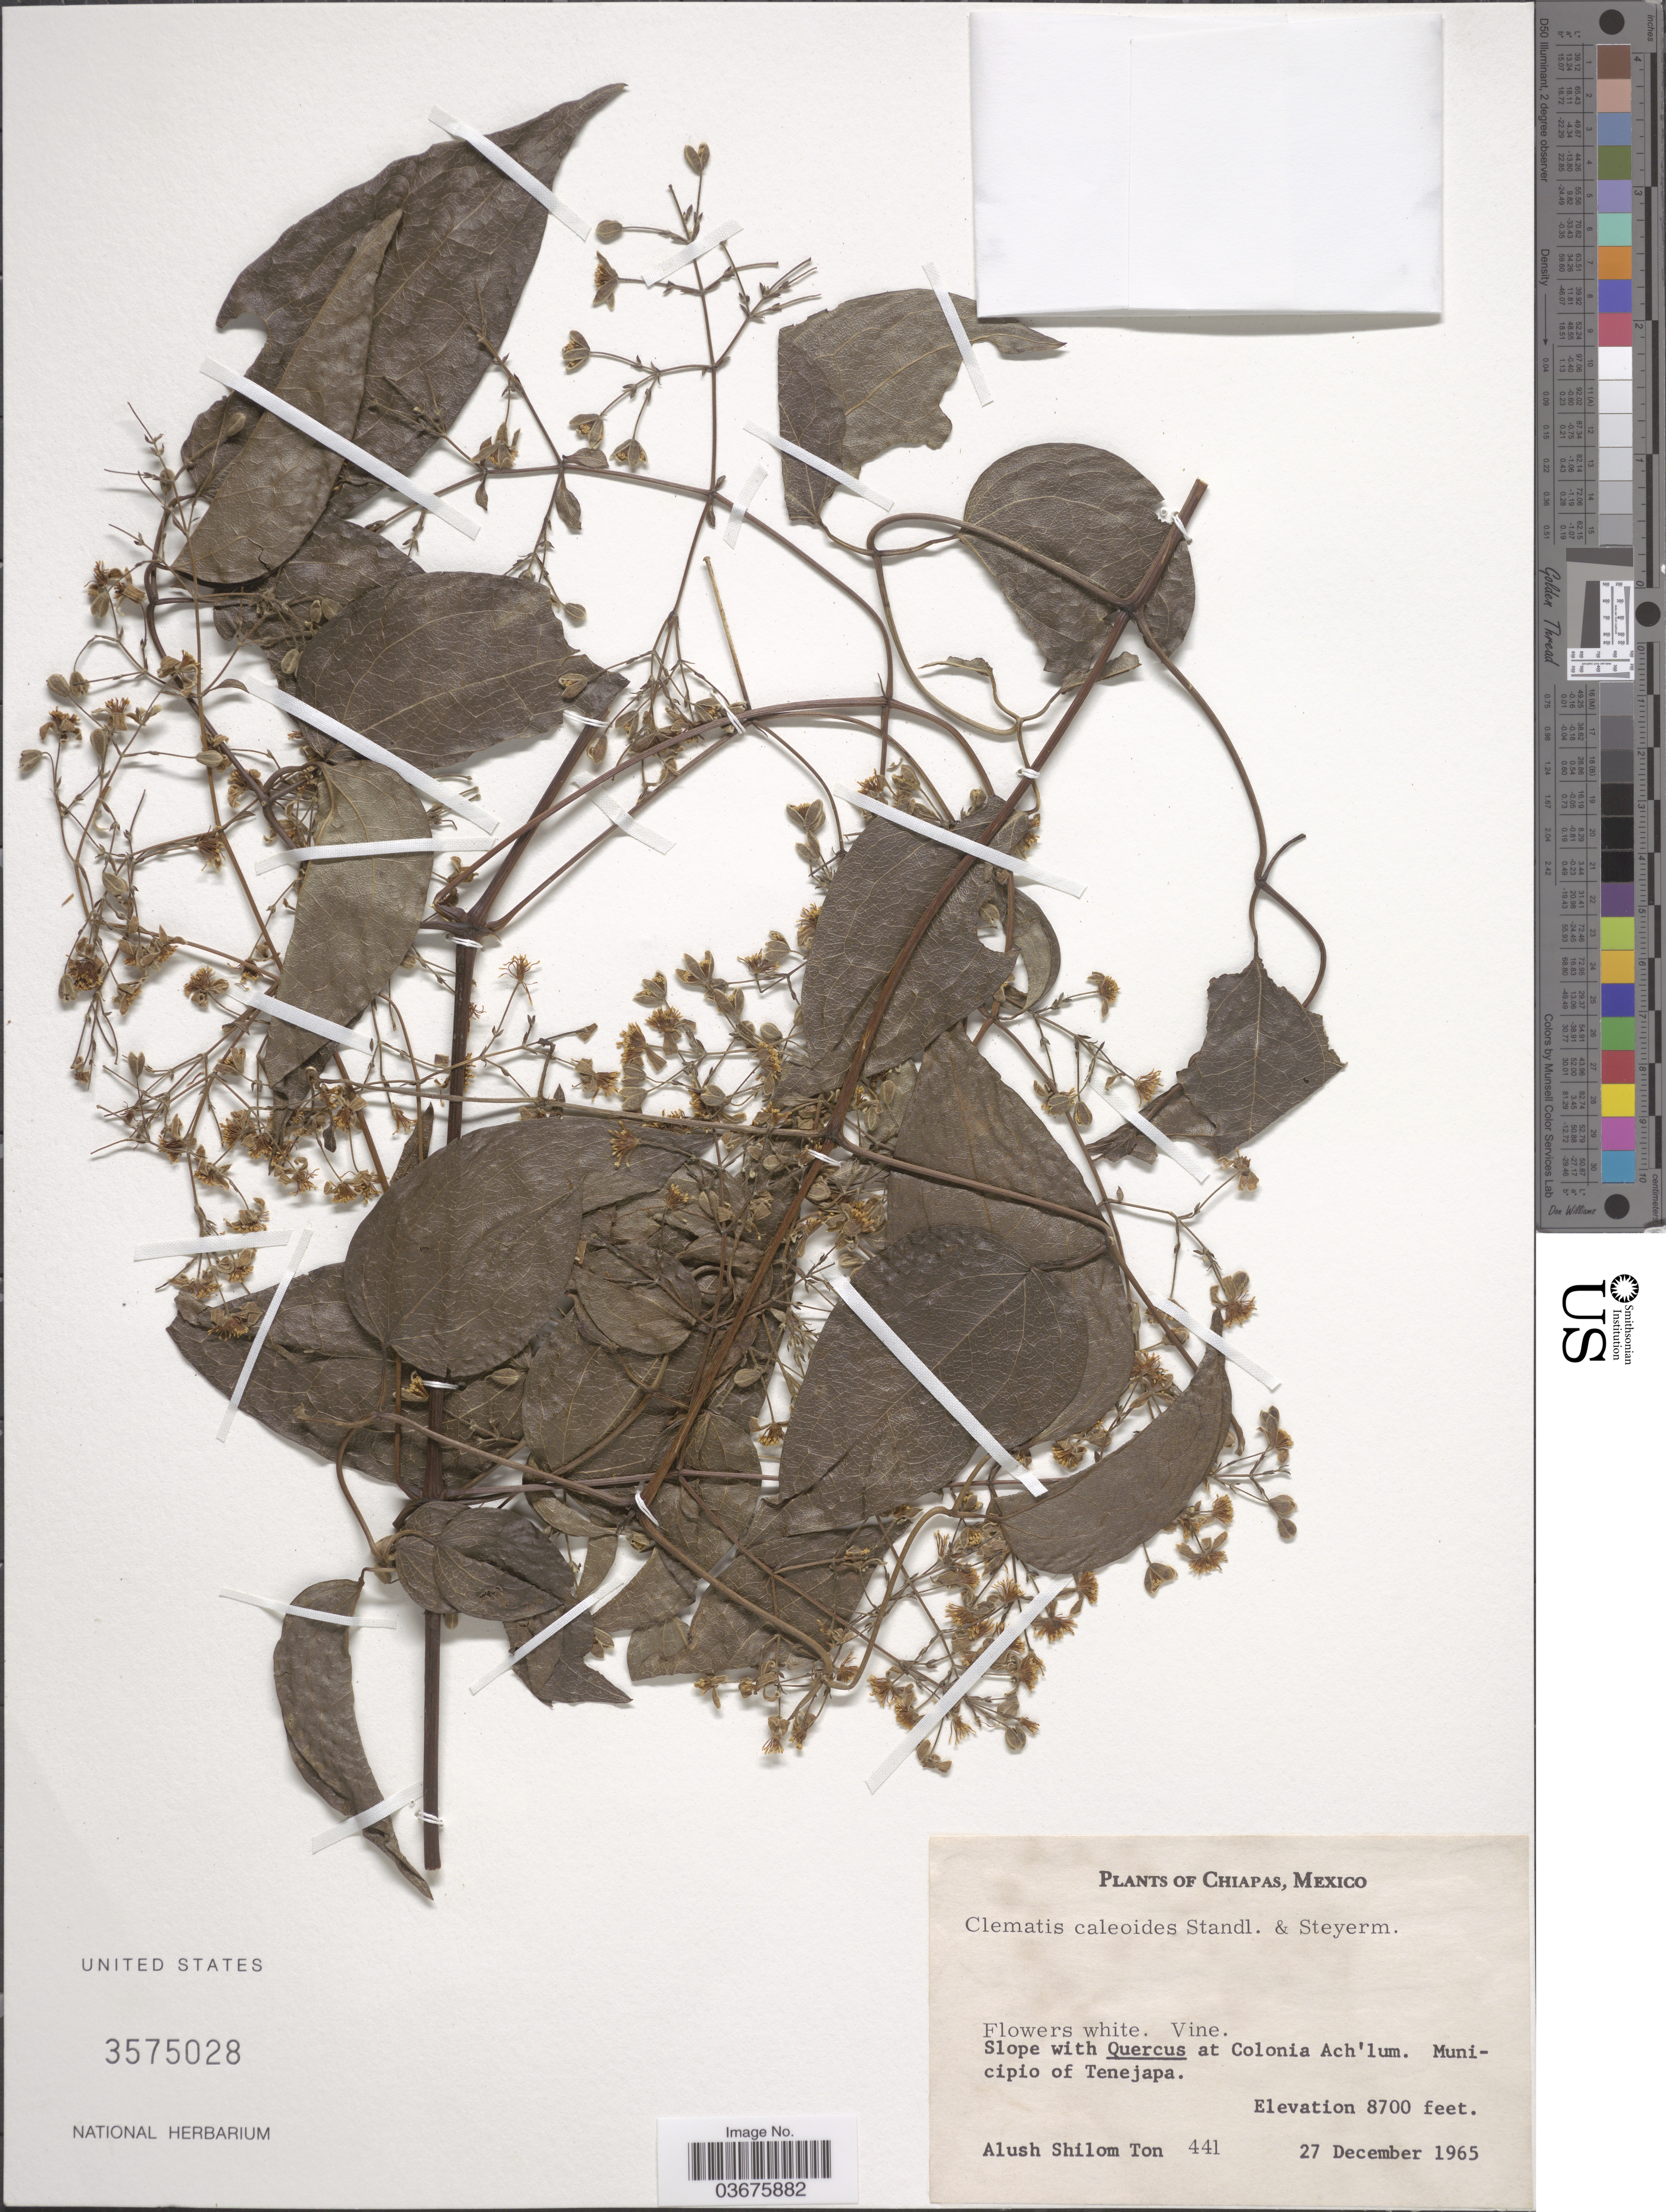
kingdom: Plantae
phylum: Tracheophyta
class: Magnoliopsida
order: Ranunculales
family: Ranunculaceae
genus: Clematis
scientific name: Clematis caleoides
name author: Standl. & Steyerm.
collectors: A. M. Ton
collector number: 441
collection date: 1965-12-27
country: Mexico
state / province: Chiapas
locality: At Colonia Ach'lum. Municipio of Tenejapa.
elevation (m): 2652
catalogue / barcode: US 3575028